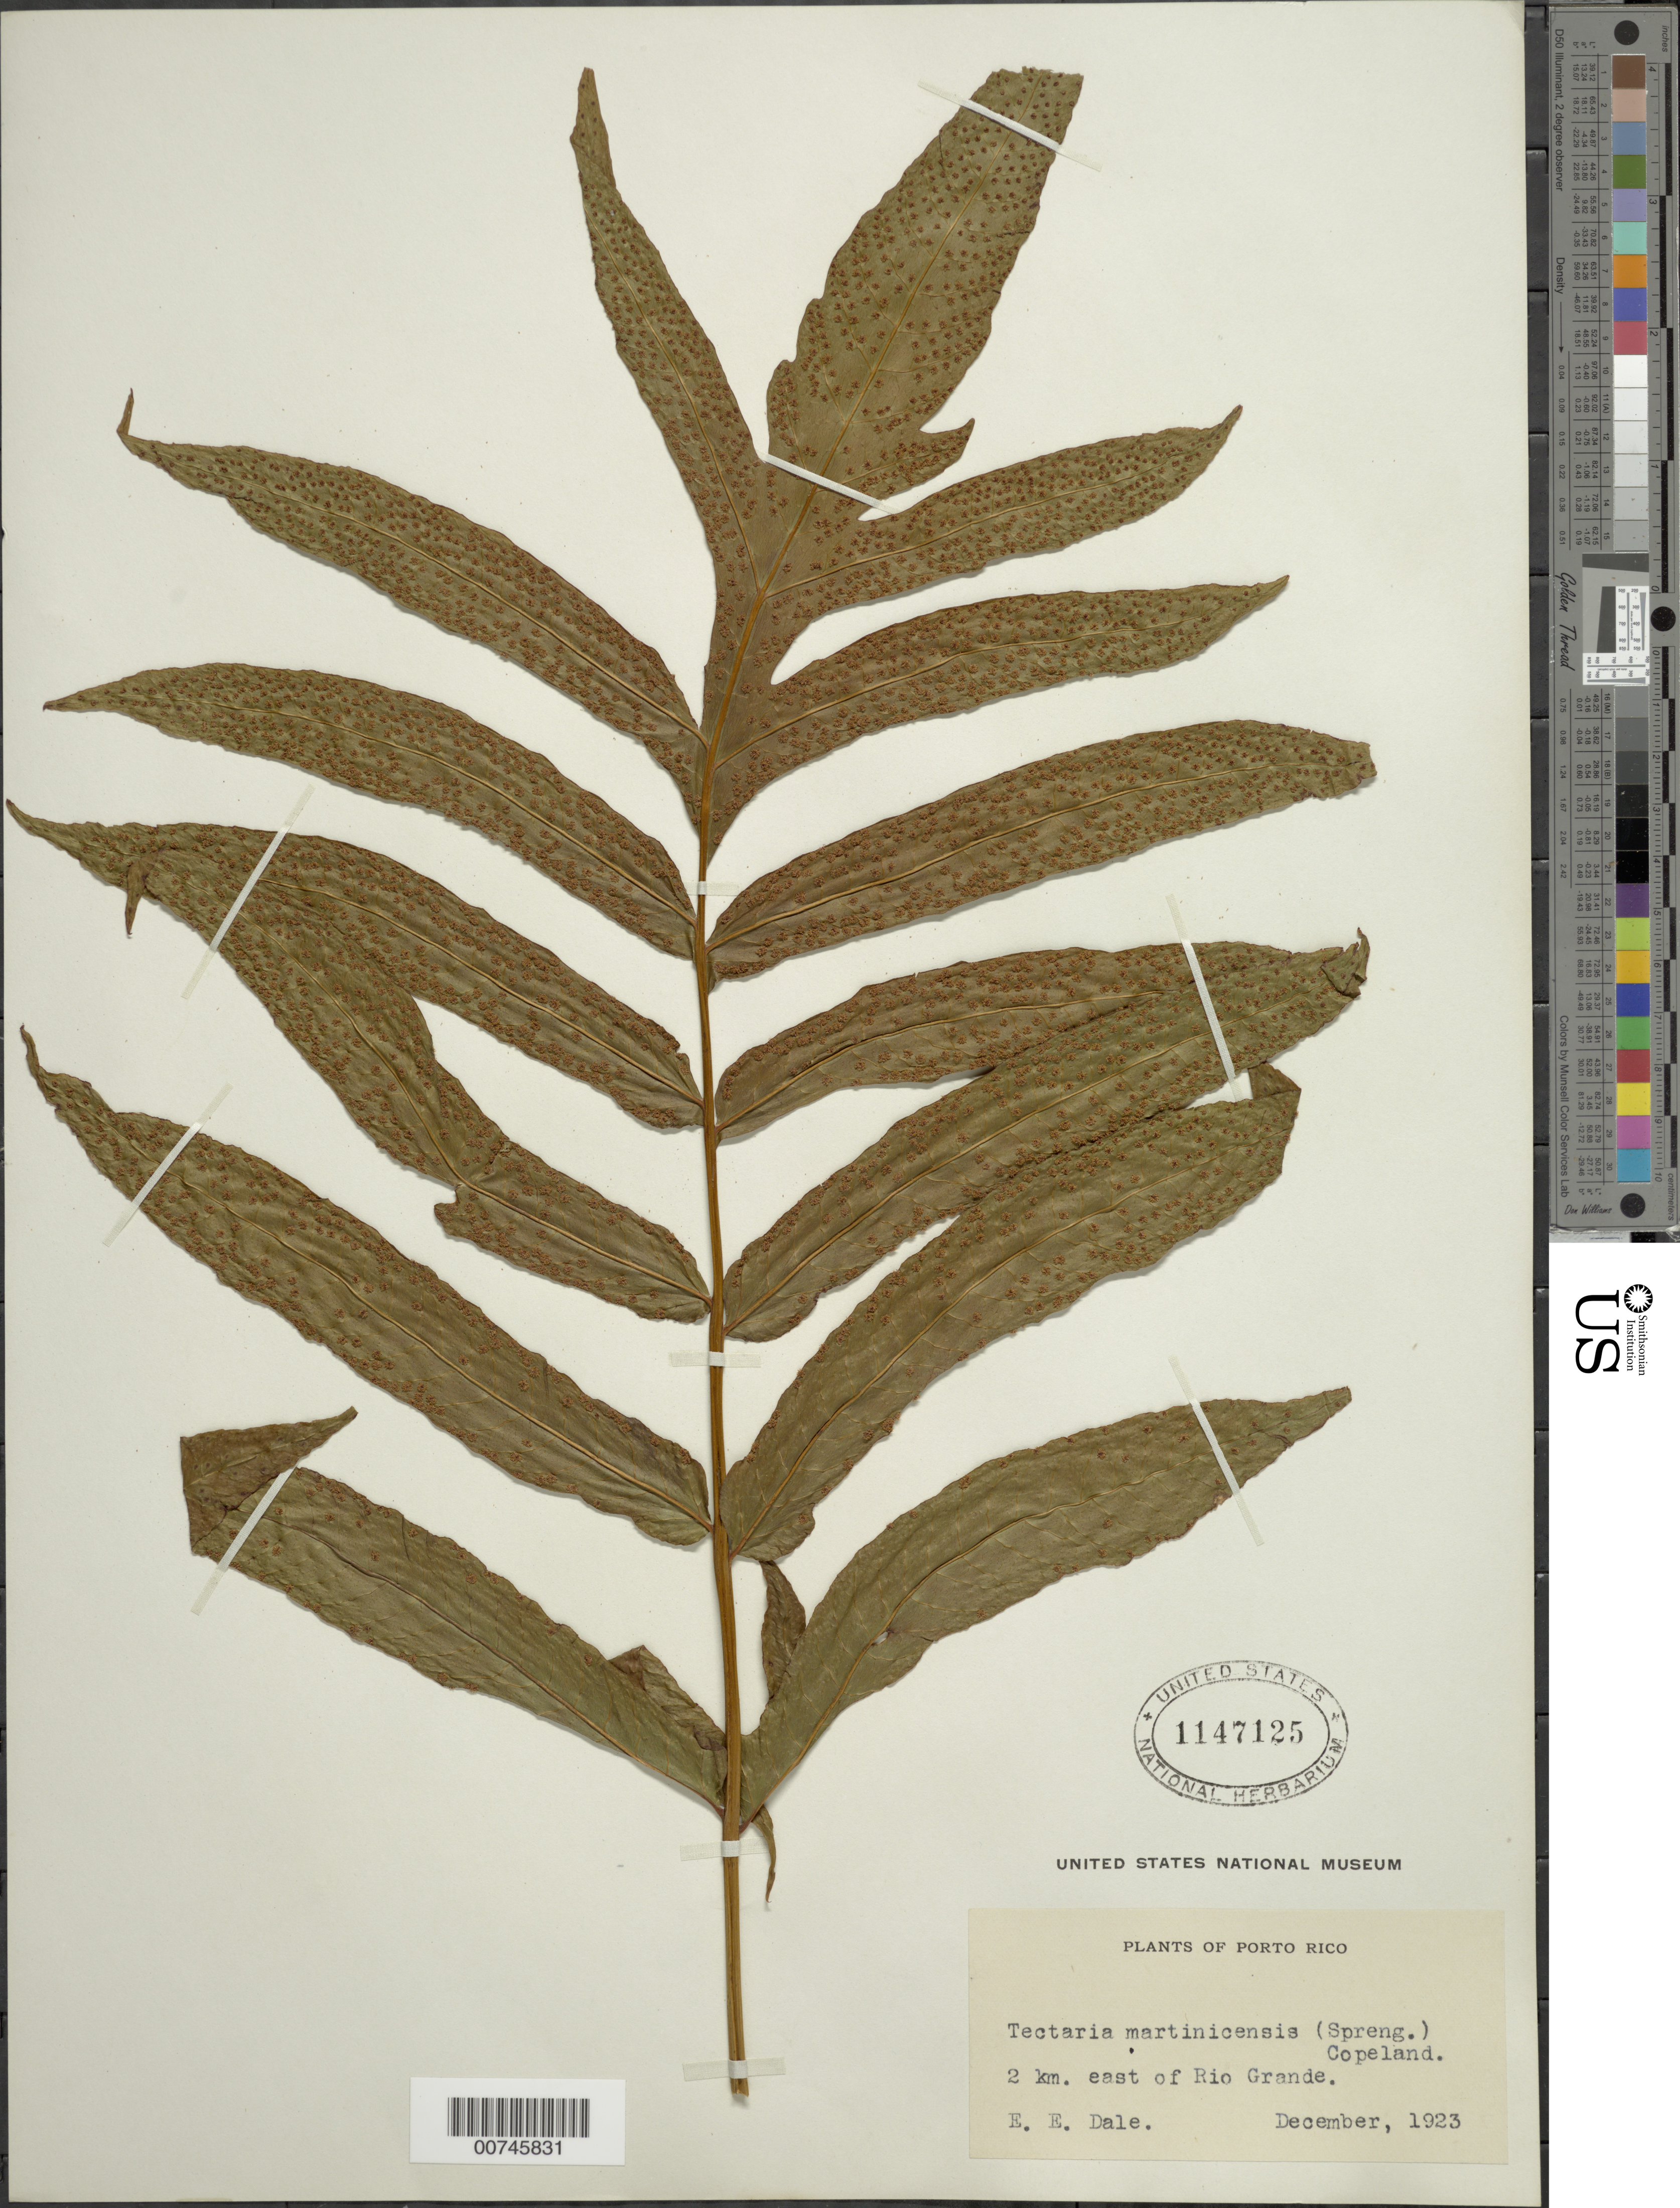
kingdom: Plantae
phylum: Tracheophyta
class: Polypodiopsida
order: Polypodiales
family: Tectariaceae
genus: Tectaria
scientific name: Tectaria incisa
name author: Cav.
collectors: E. Dale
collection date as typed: Dec 1923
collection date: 1923-12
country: Puerto Rico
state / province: Río Grande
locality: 2 km east of Río Grande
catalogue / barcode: US 1147125